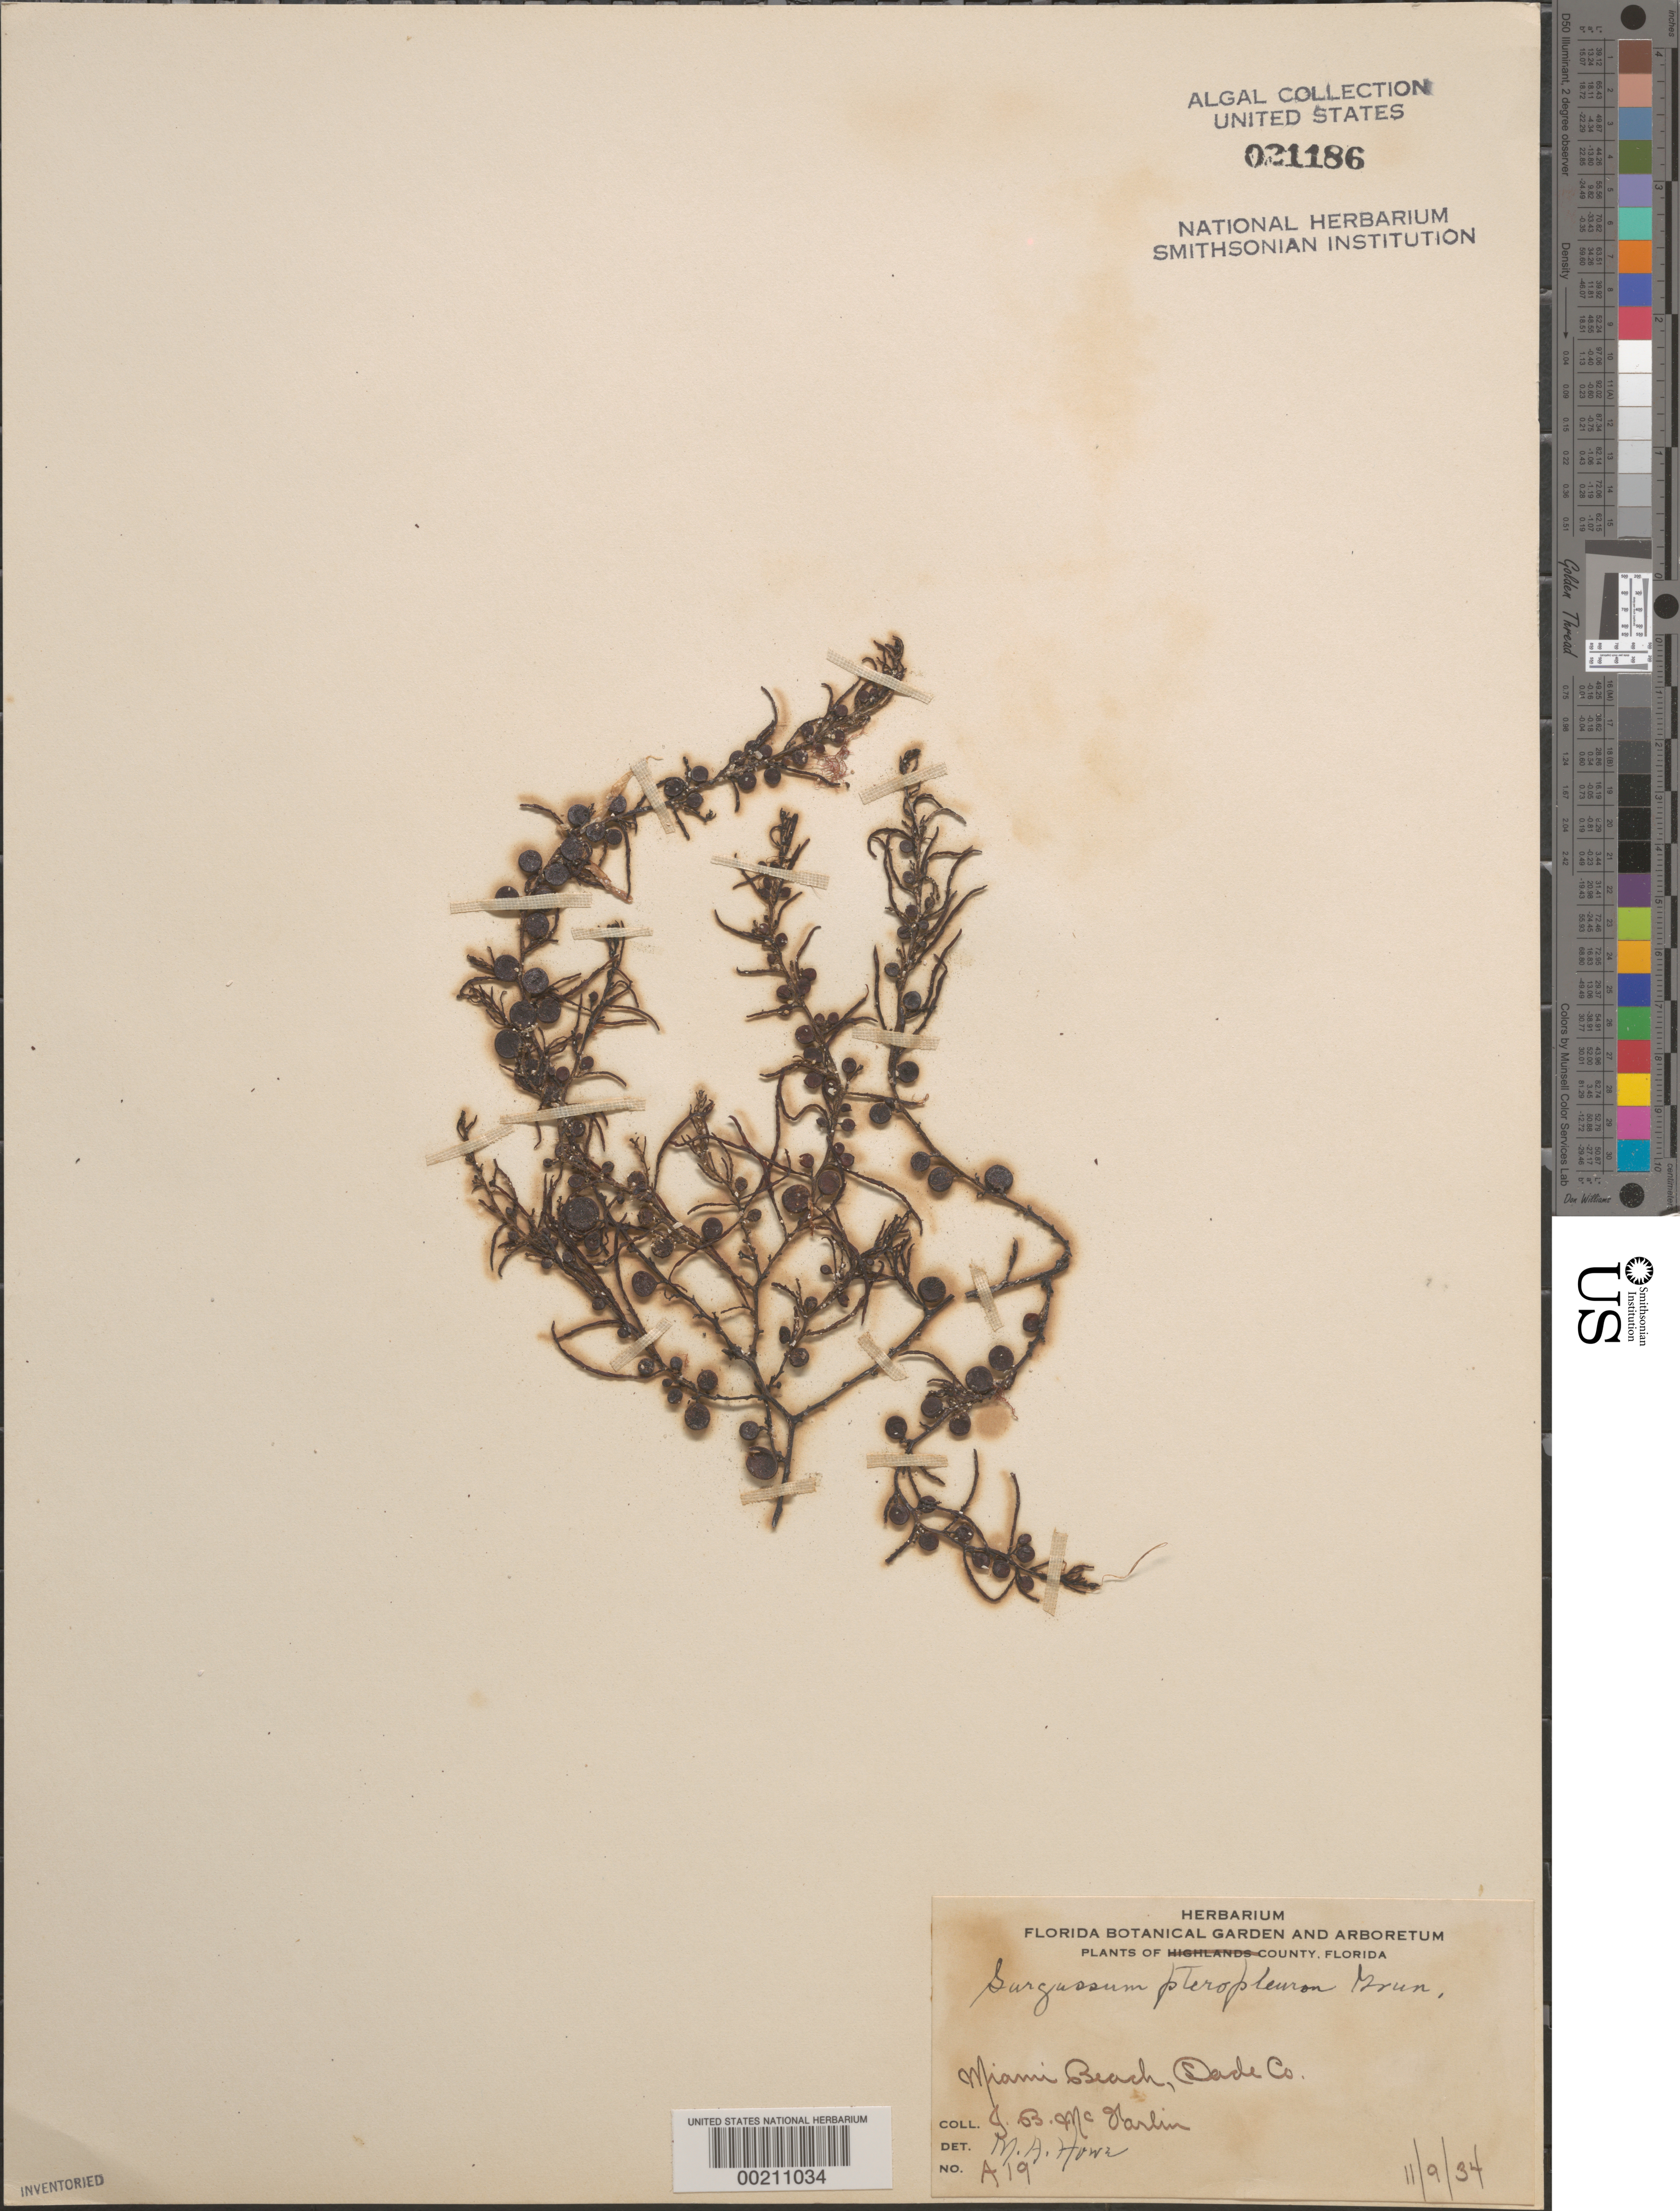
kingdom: Chromista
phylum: Ochrophyta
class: Phaeophyceae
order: Fucales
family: Sargassaceae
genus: Sargassum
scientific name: Sargassum pteropleuron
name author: Grunow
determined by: Howe, M. A.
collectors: J. McFarlin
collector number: A19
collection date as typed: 09 Nov 1934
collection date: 1934-11-09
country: United States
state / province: Florida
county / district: Miami-Dade County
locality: Miami Beach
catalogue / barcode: US 21186